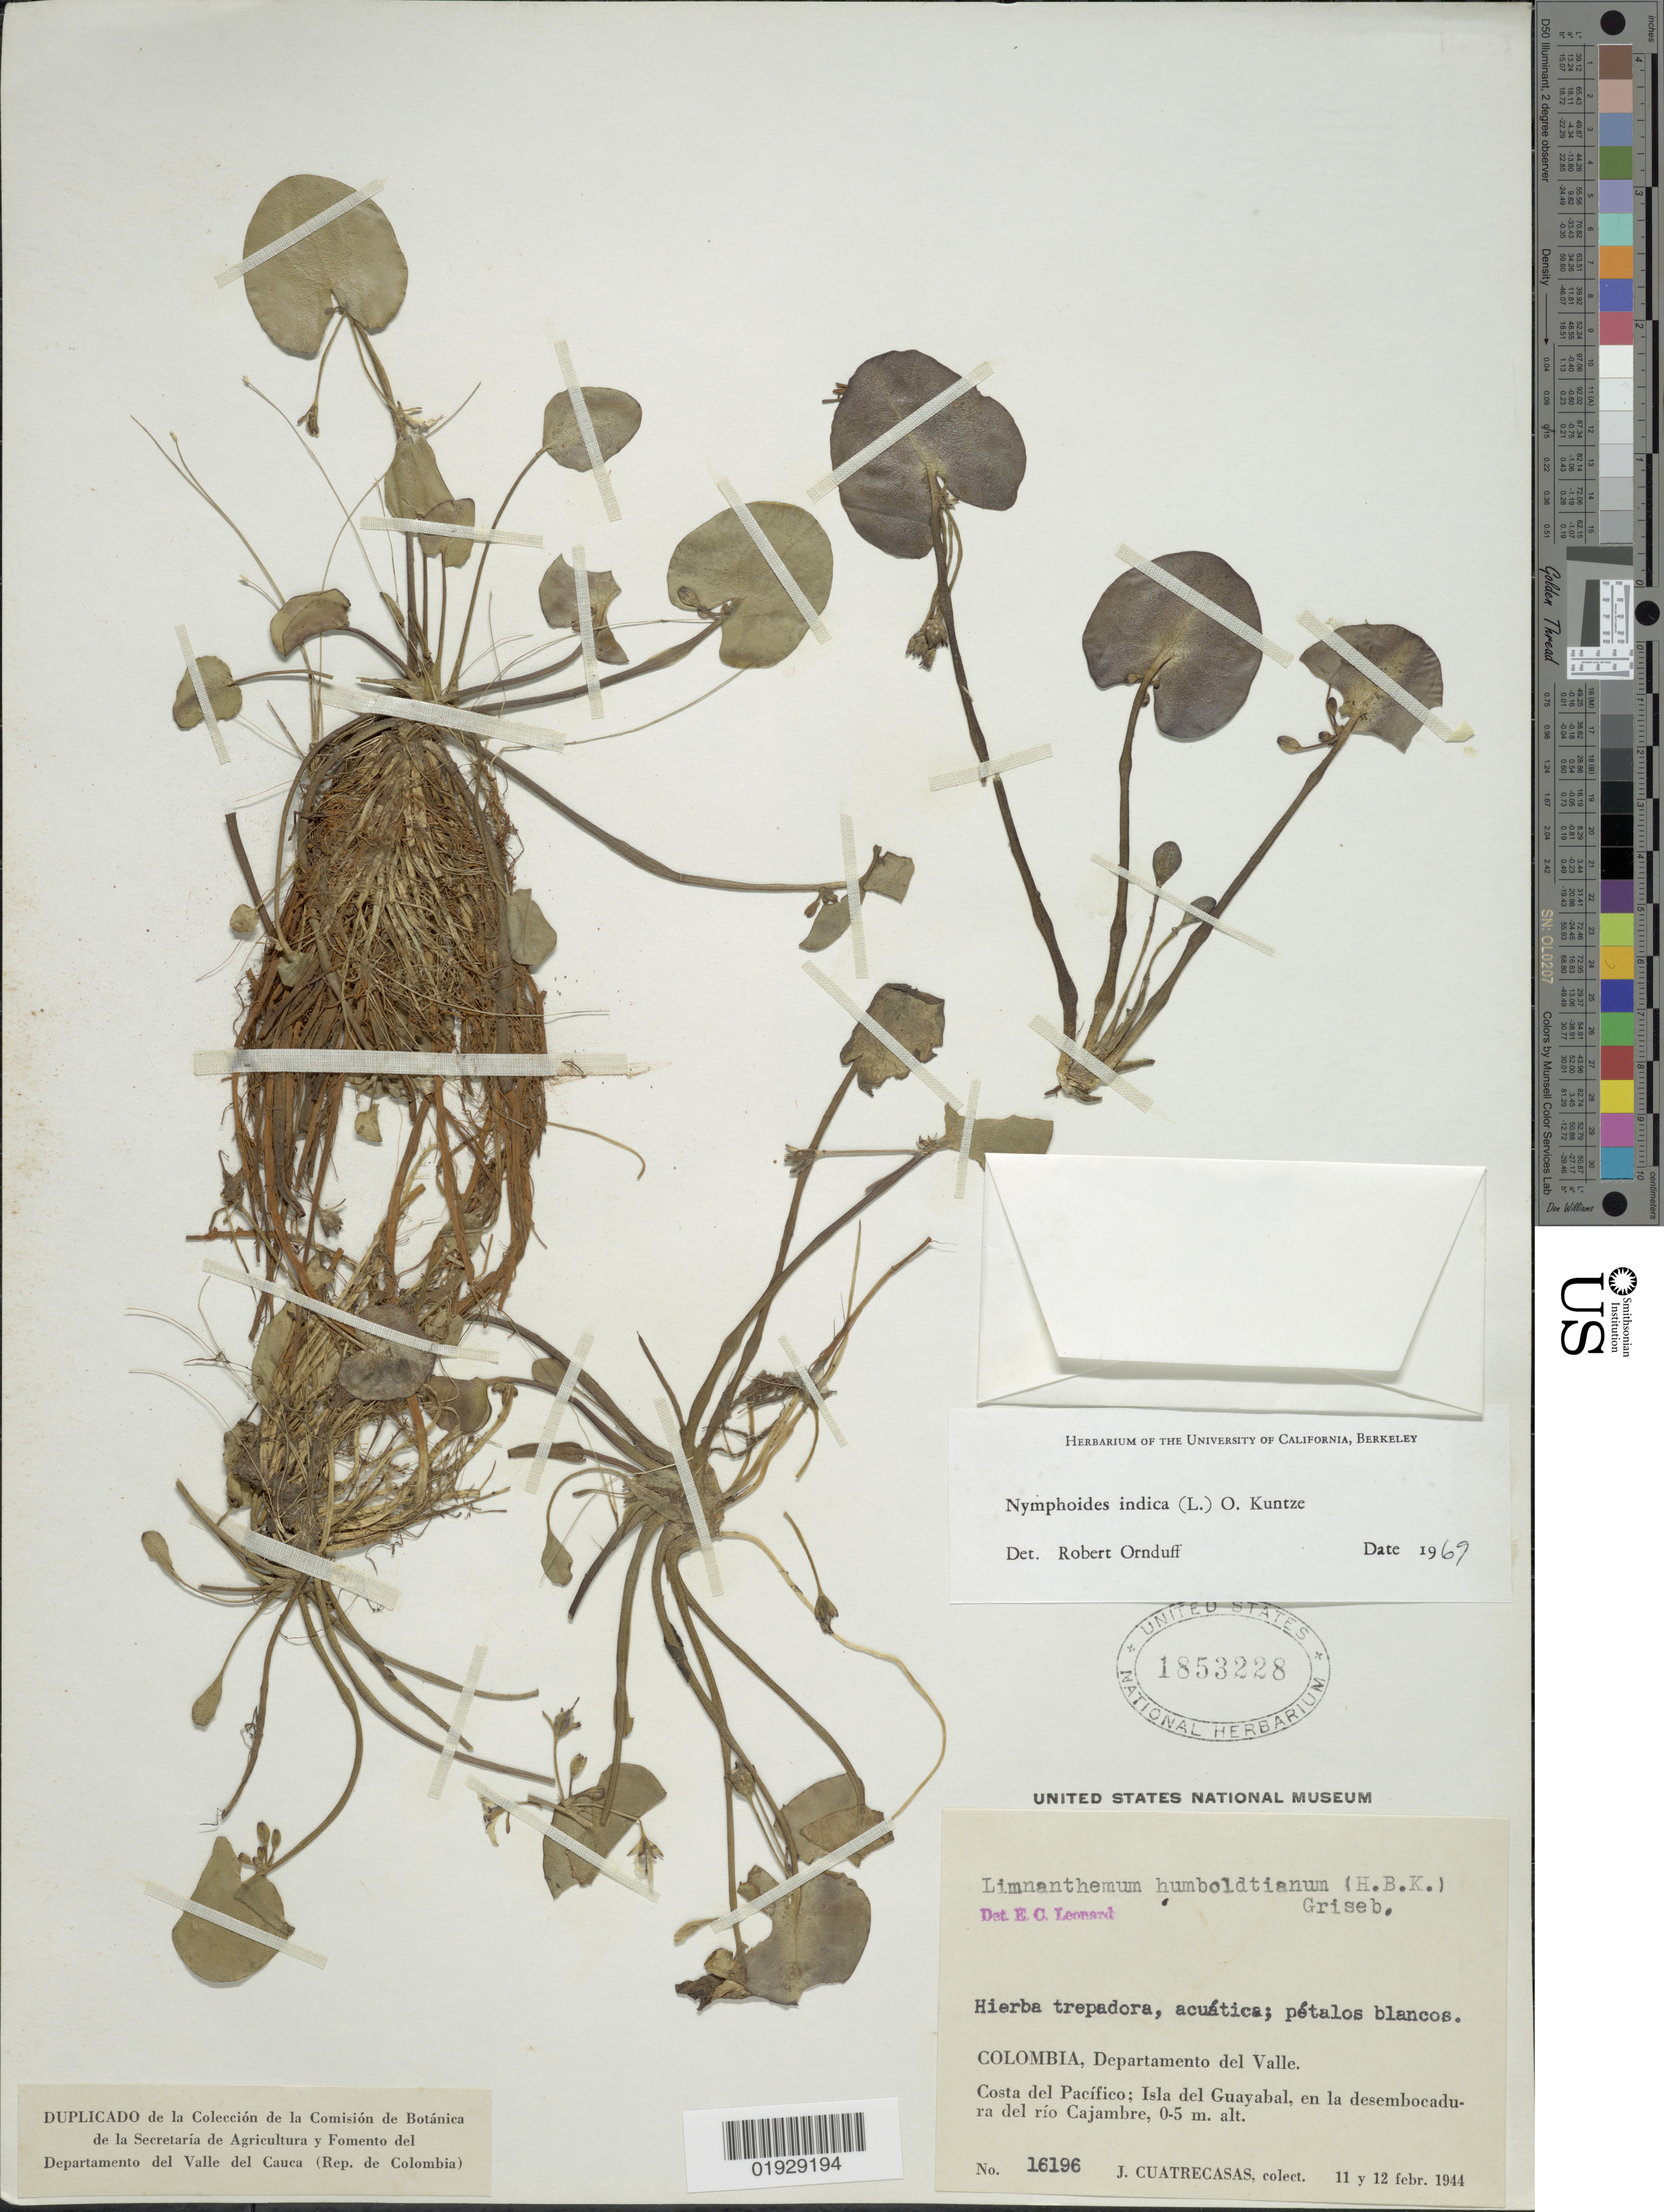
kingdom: Plantae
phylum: Tracheophyta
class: Magnoliopsida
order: Asterales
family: Menyanthaceae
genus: Nymphoides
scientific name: Nymphoides indica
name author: (L.) Kuntze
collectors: J. Cuatrecasas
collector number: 16196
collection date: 1944-02-11/1944-02-12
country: Colombia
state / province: Valle del Cauca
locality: Departamento del Valle. Costa del Pacífico; Isla del Guayabal, en la desembocadura del río Cajambre.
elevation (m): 0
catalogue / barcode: US 1853228